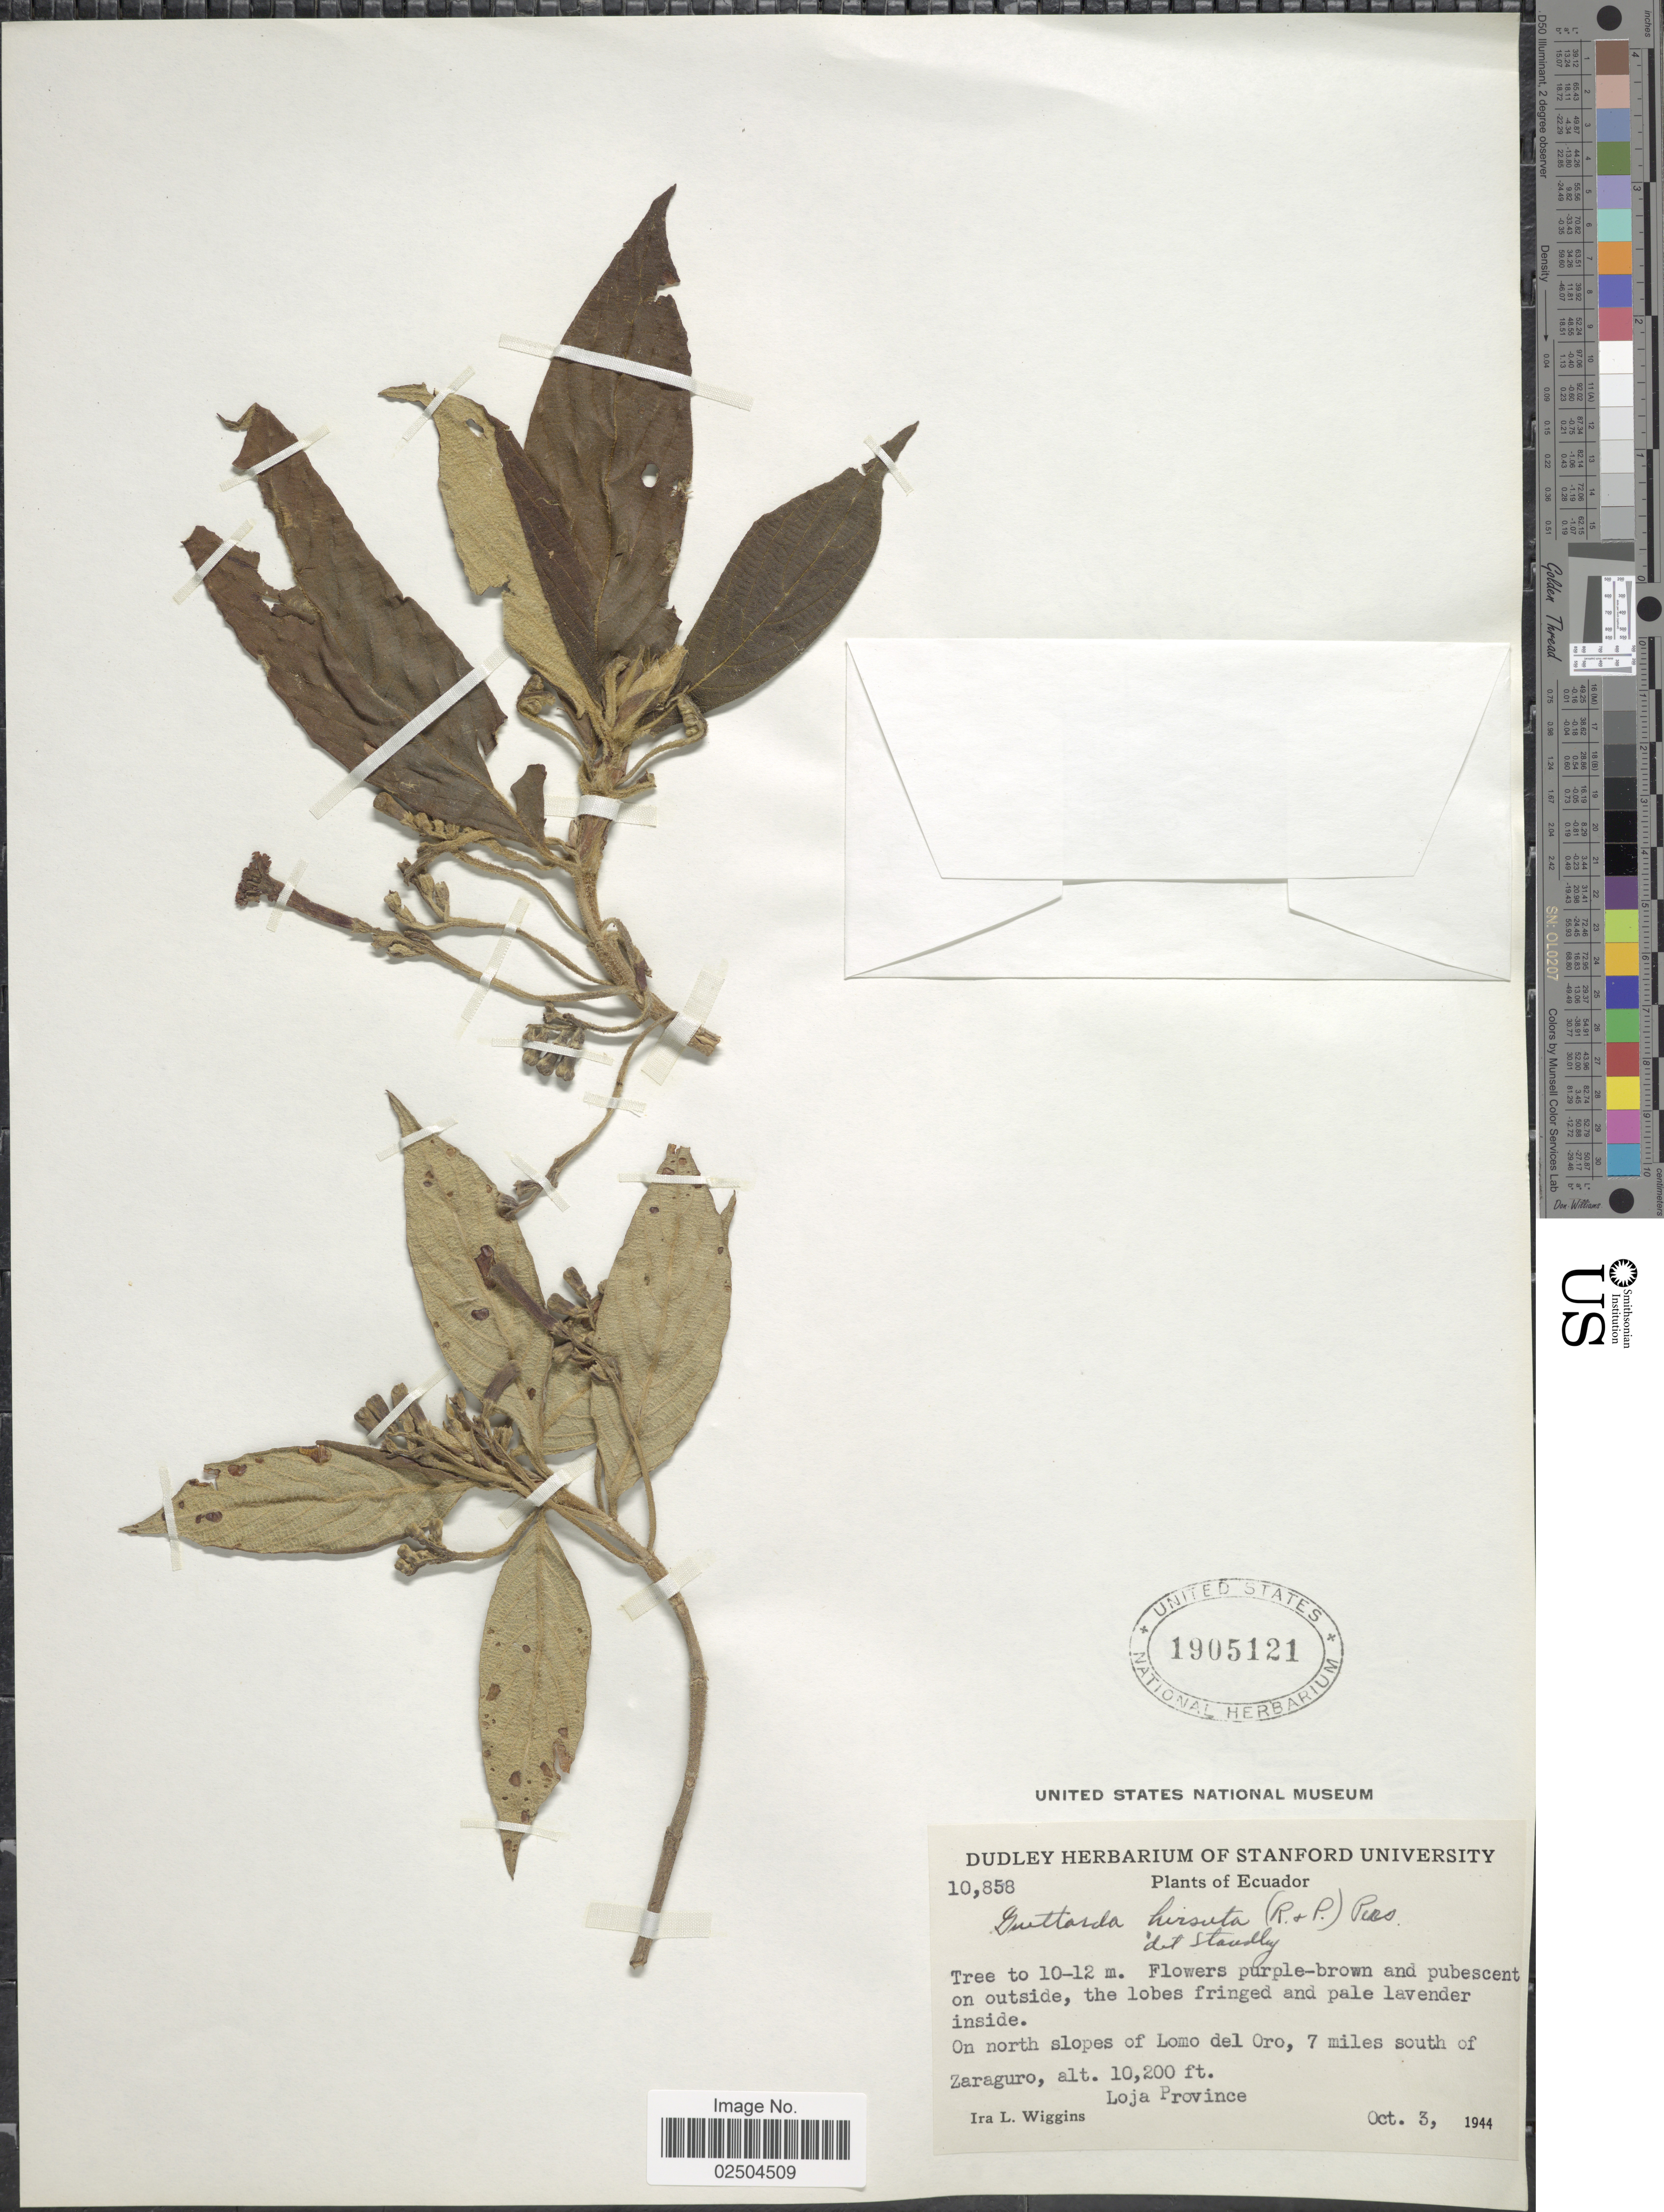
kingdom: Plantae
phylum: Tracheophyta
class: Magnoliopsida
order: Gentianales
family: Rubiaceae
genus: Guettarda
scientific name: Guettarda hirsuta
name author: (Ruiz & Pav.) Pers.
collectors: I. L. Wiggins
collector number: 10858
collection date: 1944-10-03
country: Ecuador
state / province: Loja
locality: On north slopes of Lomo del Oro, 7 miles south of Zaraguro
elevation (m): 3109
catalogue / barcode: US 1905121